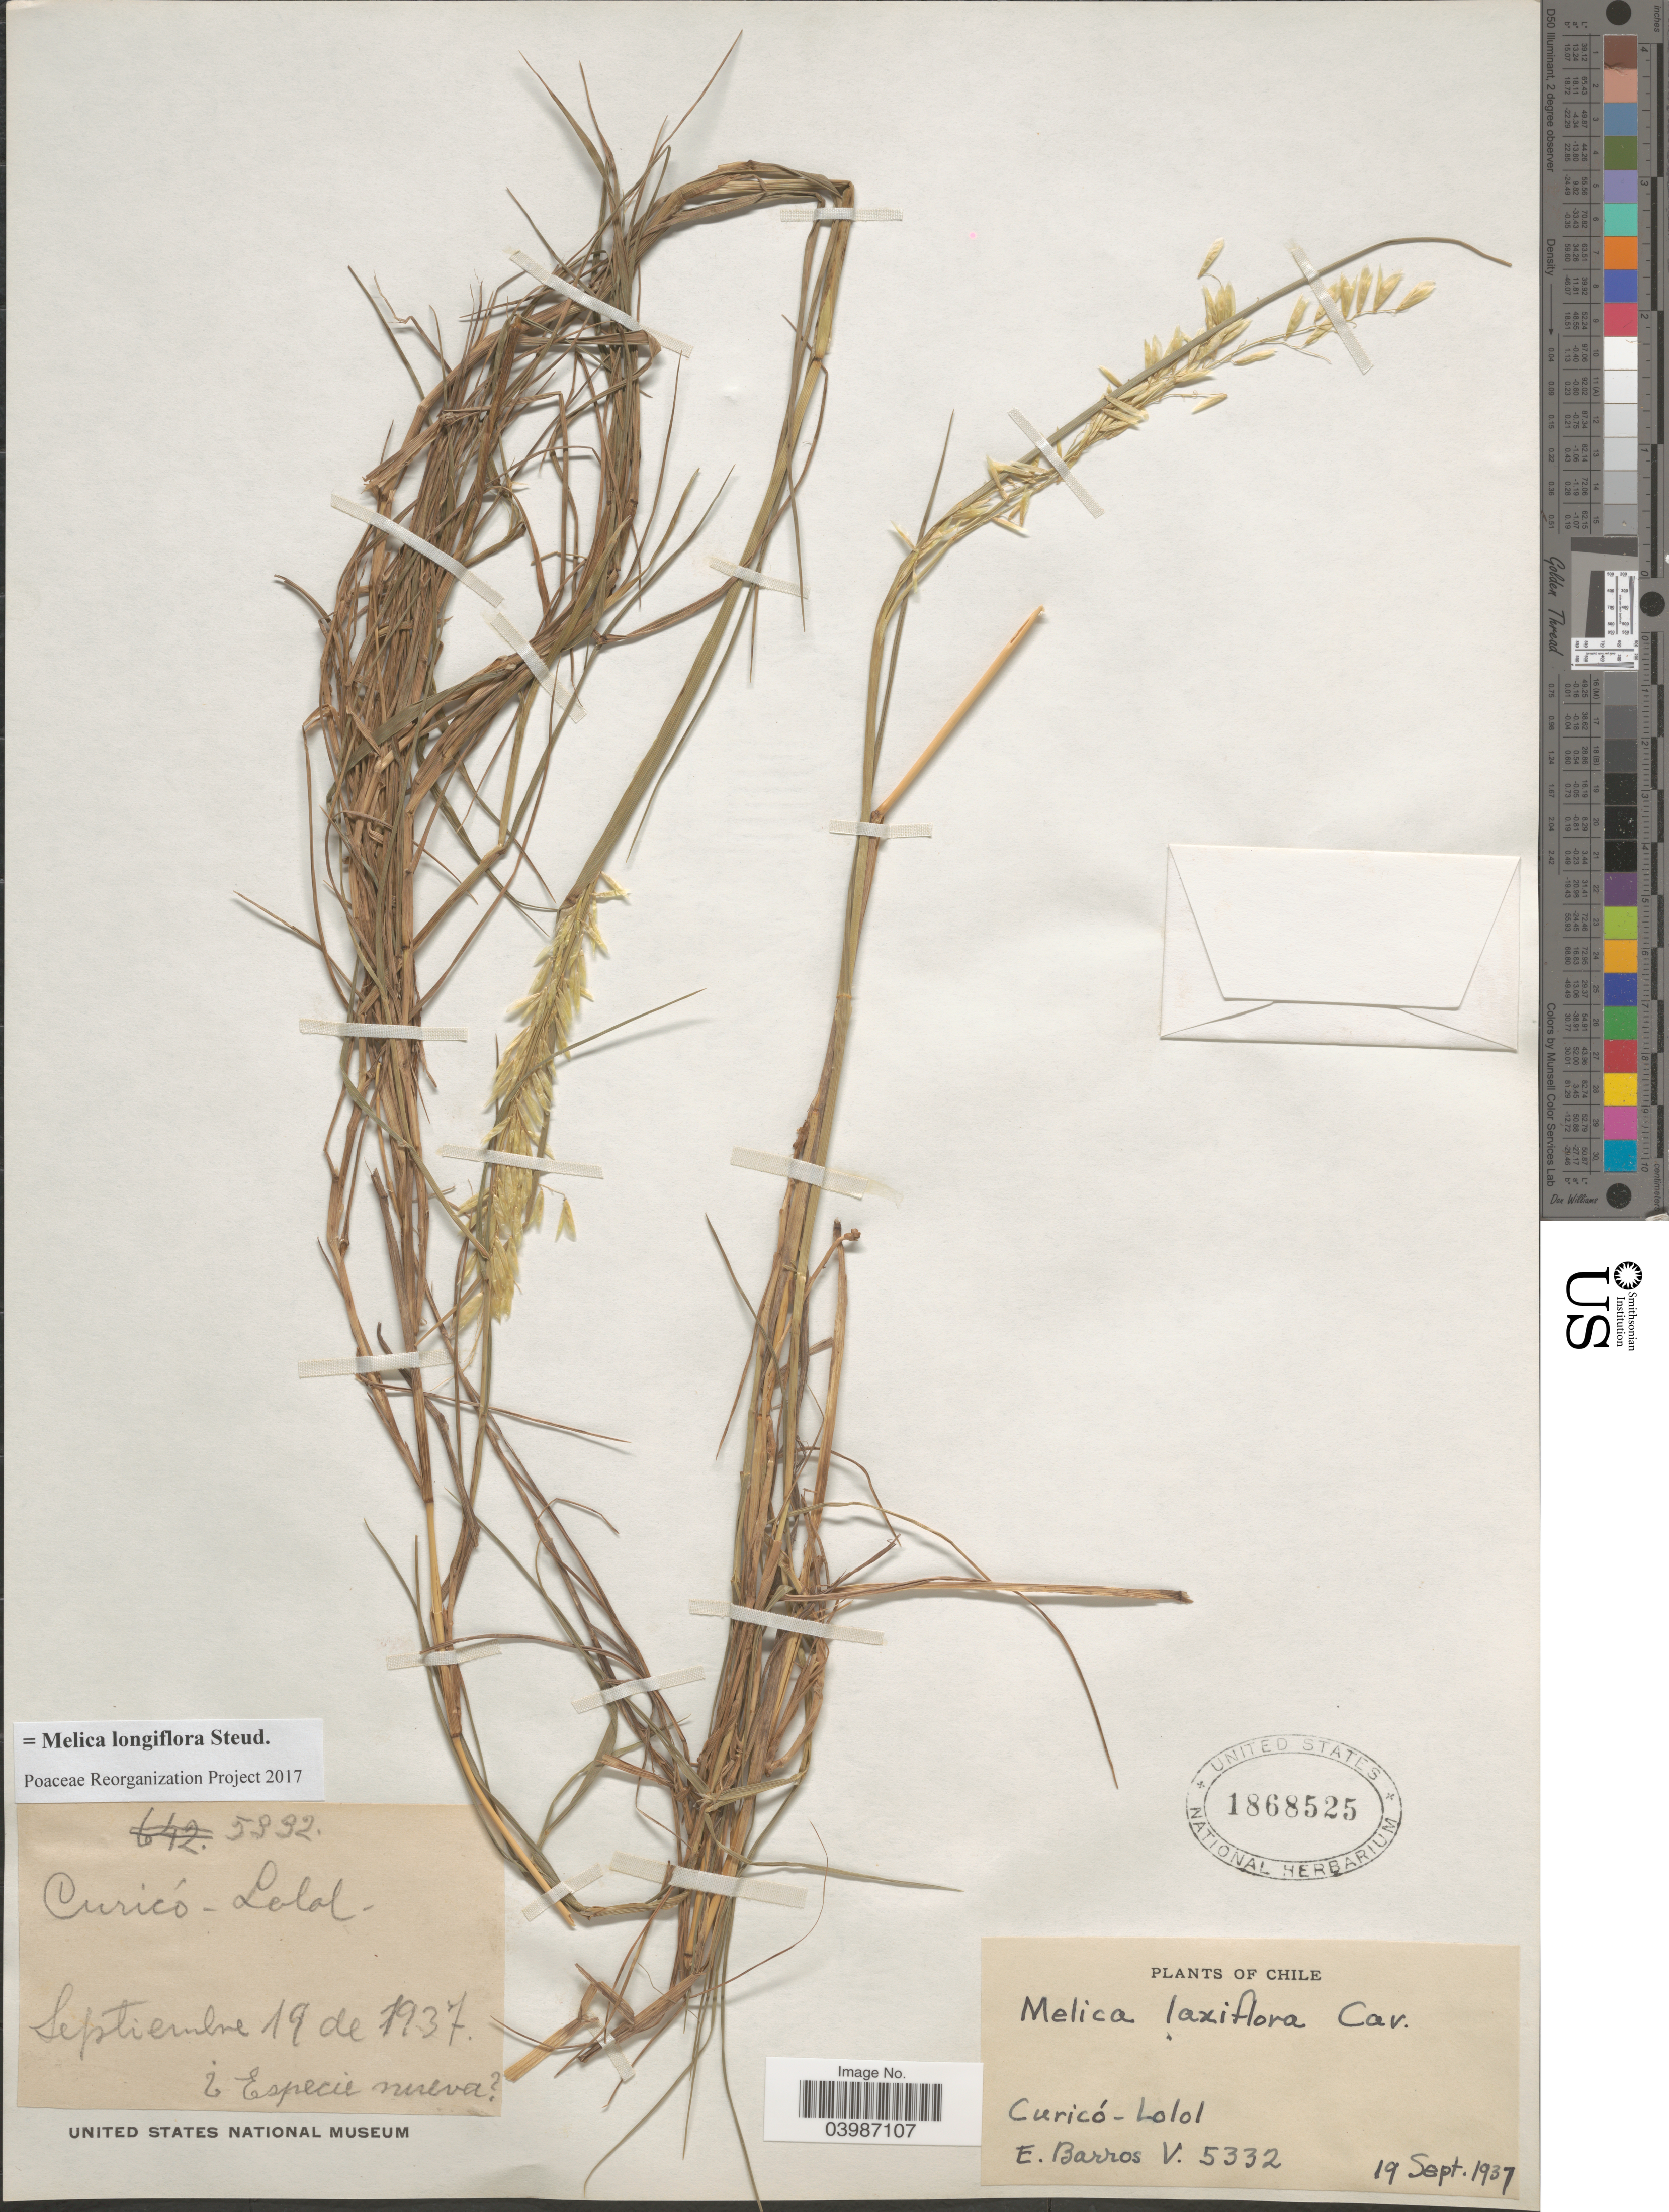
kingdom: Plantae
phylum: Tracheophyta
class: Liliopsida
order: Poales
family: Poaceae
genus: Melica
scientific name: Melica longiflora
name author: Steud.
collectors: E. Barros V.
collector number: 5332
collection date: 1937-09-19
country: Chile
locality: Curicó-Lolol.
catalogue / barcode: US 1868525